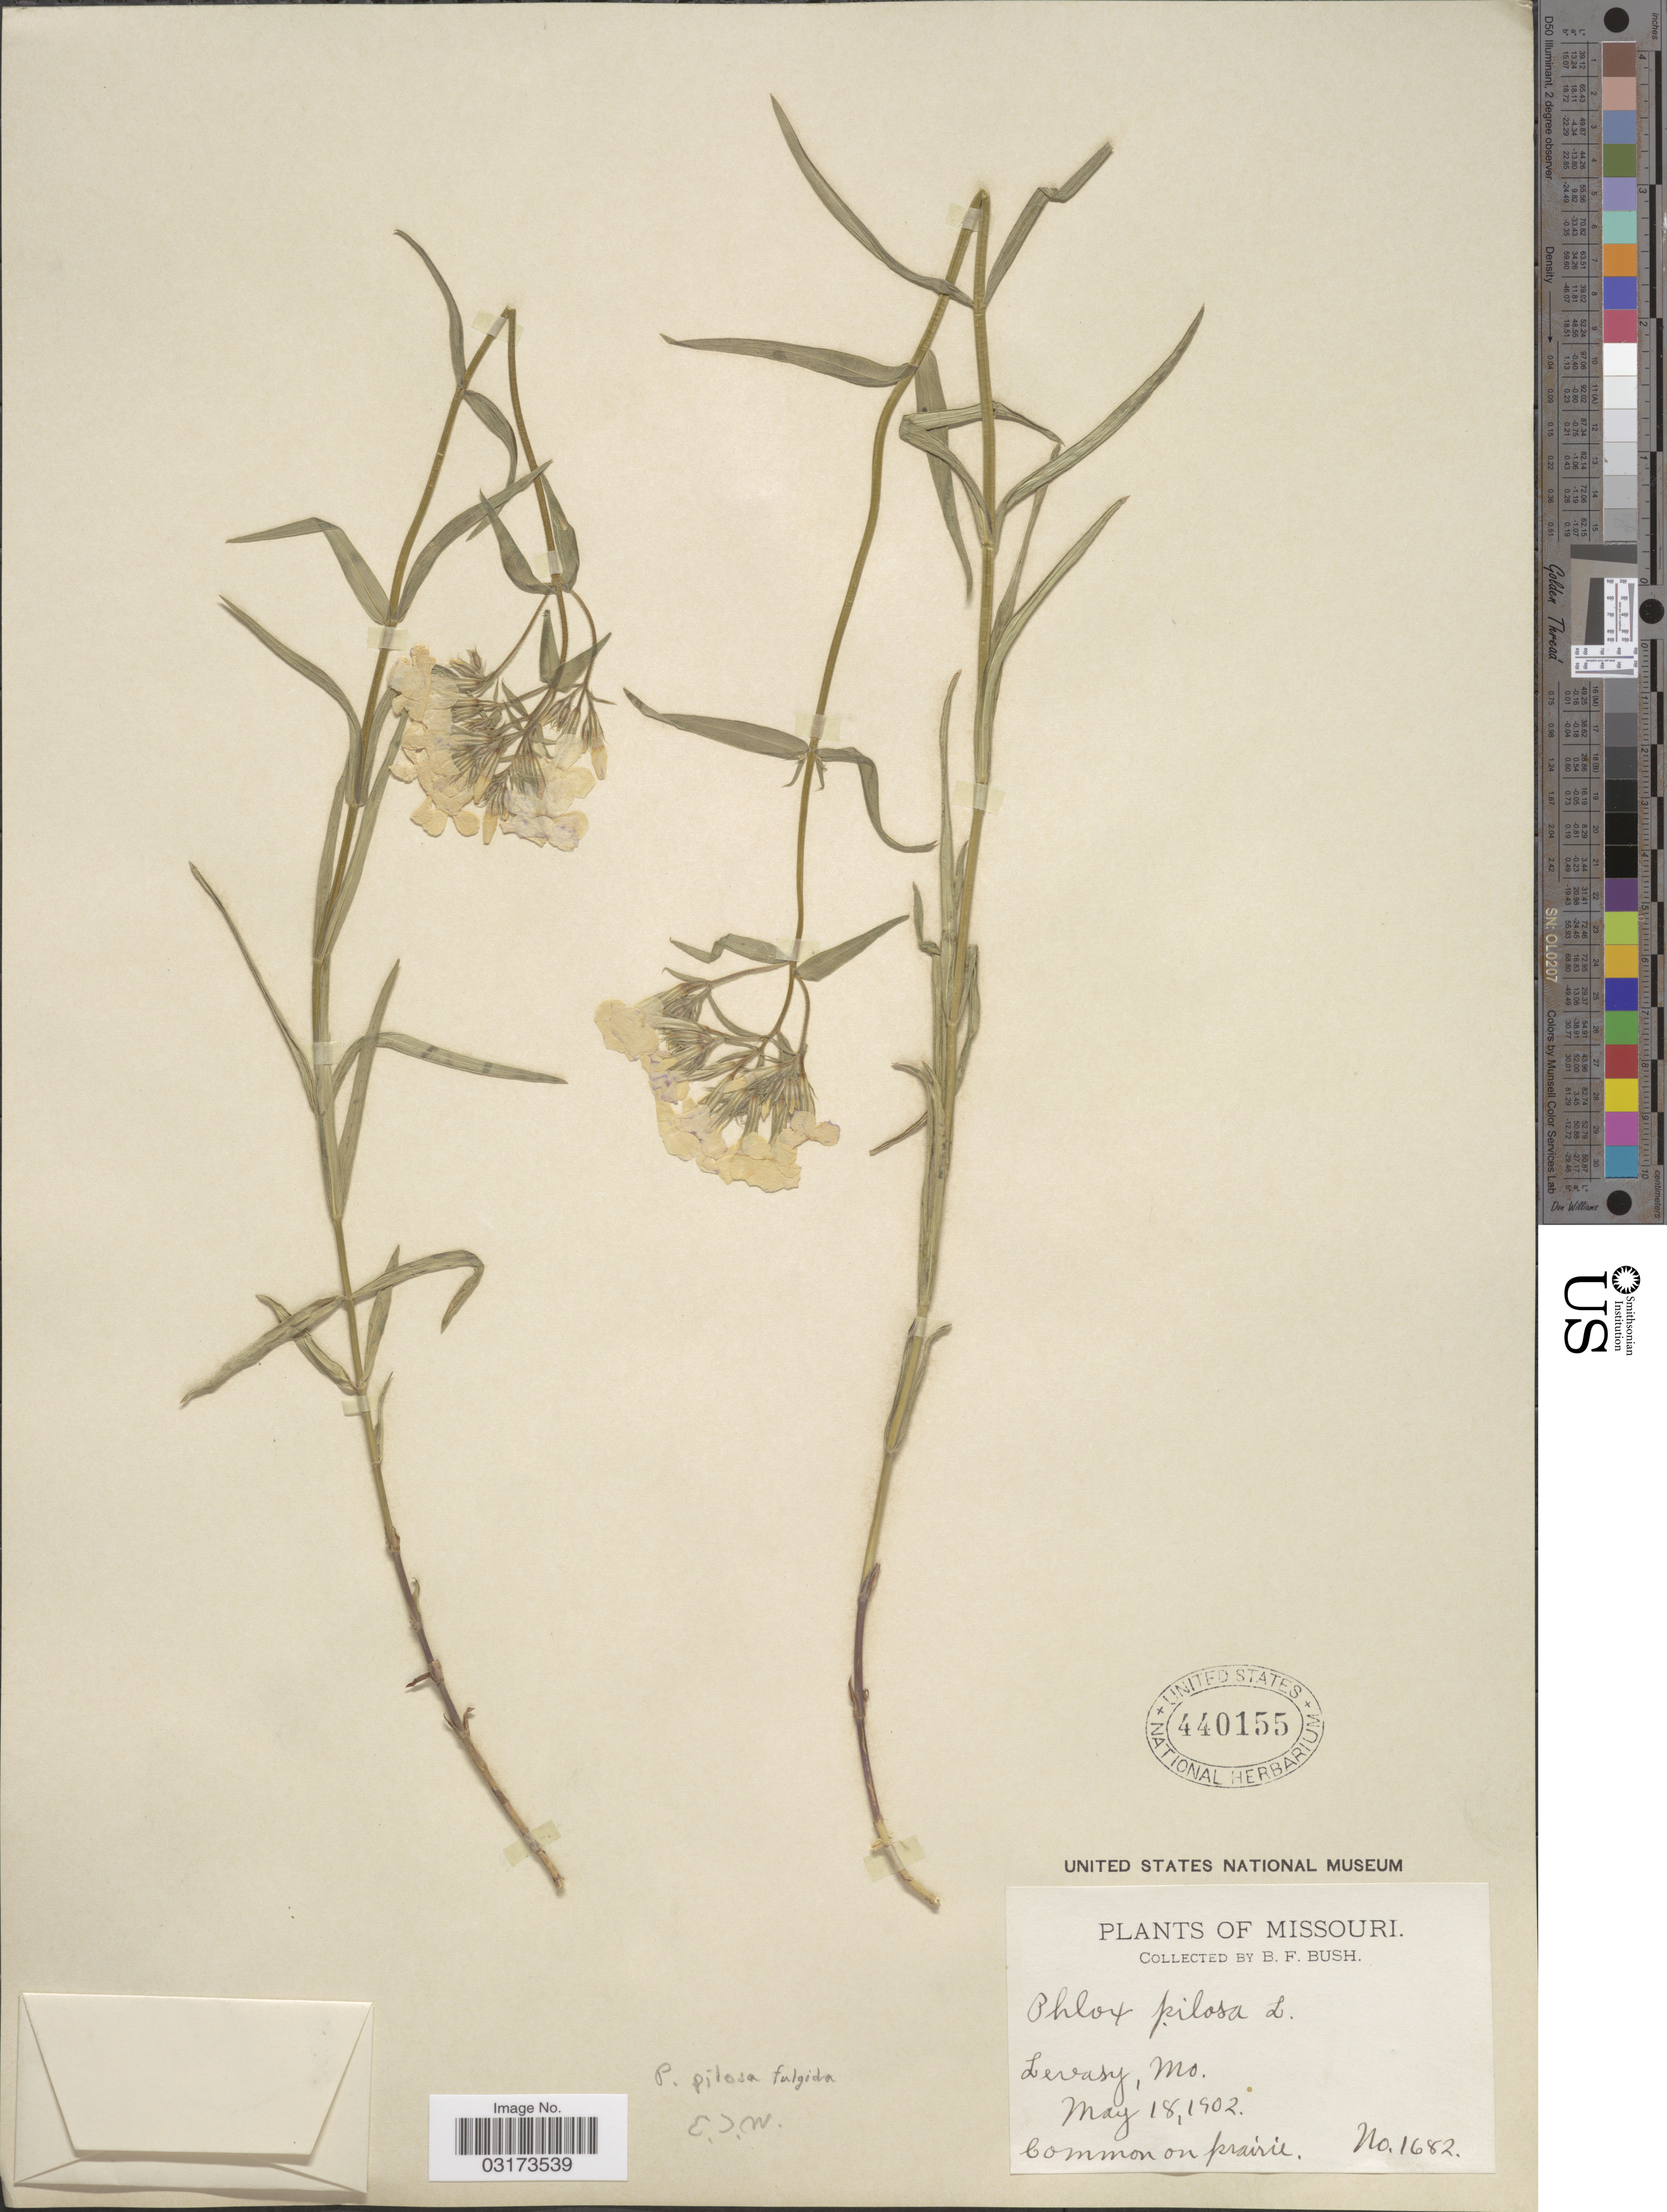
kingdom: Plantae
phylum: Tracheophyta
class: Magnoliopsida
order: Ericales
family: Polemoniaceae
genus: Phlox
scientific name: Phlox pilosa subsp. fulgida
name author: (Wherry) Wherry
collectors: B. F. Bush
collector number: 1682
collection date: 1902-05-18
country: United States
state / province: Missouri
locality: Levasy.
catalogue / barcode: US 440155